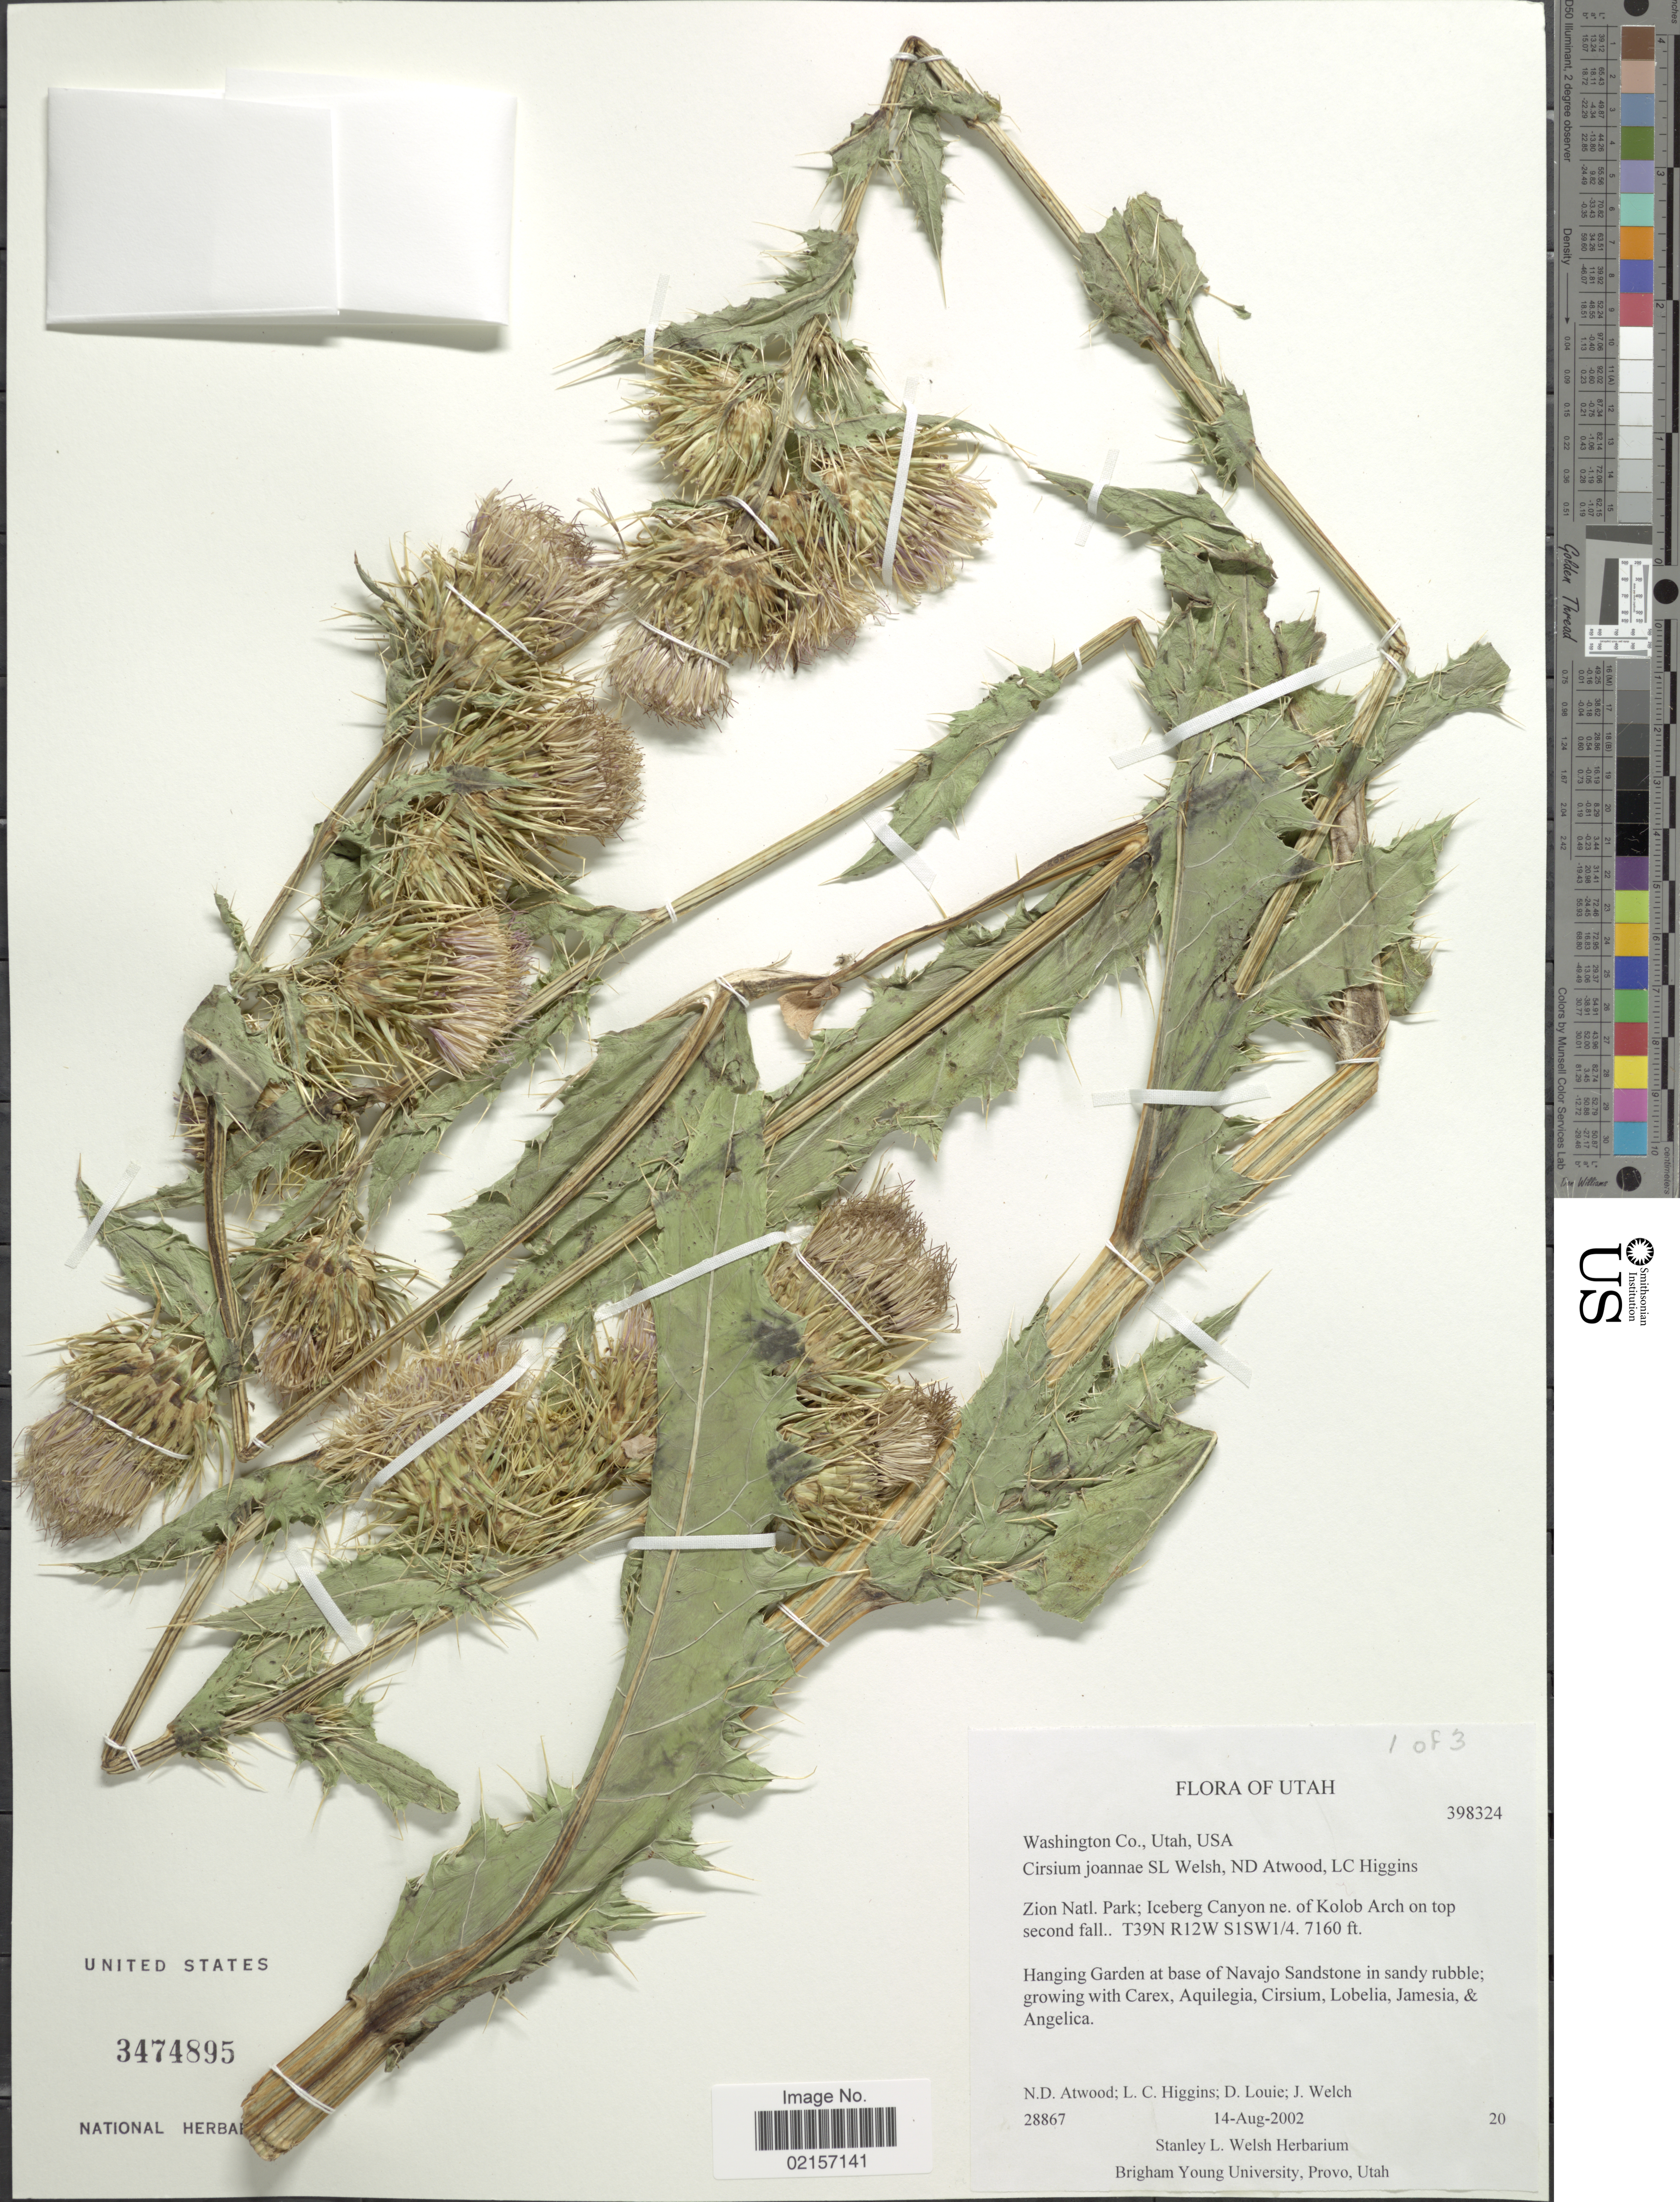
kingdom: Plantae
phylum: Tracheophyta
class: Magnoliopsida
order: Asterales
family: Asteraceae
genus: Cirsium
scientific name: Cirsium joannae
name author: S.L. Welsh et al.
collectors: N. Atwood, L. Higgins, D. Louie & J. Welch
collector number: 28867/398324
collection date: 2002-08-14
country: United States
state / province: Utah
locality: Washington Co., Zion Natl. Park; Iceberg Canyon ne. of Kolob Arch on top second fall, T39N R12W S1SW1/4, Hanging Garden at base of Navajo Sandstone in sandy rubble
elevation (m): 2182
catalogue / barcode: US 3474895